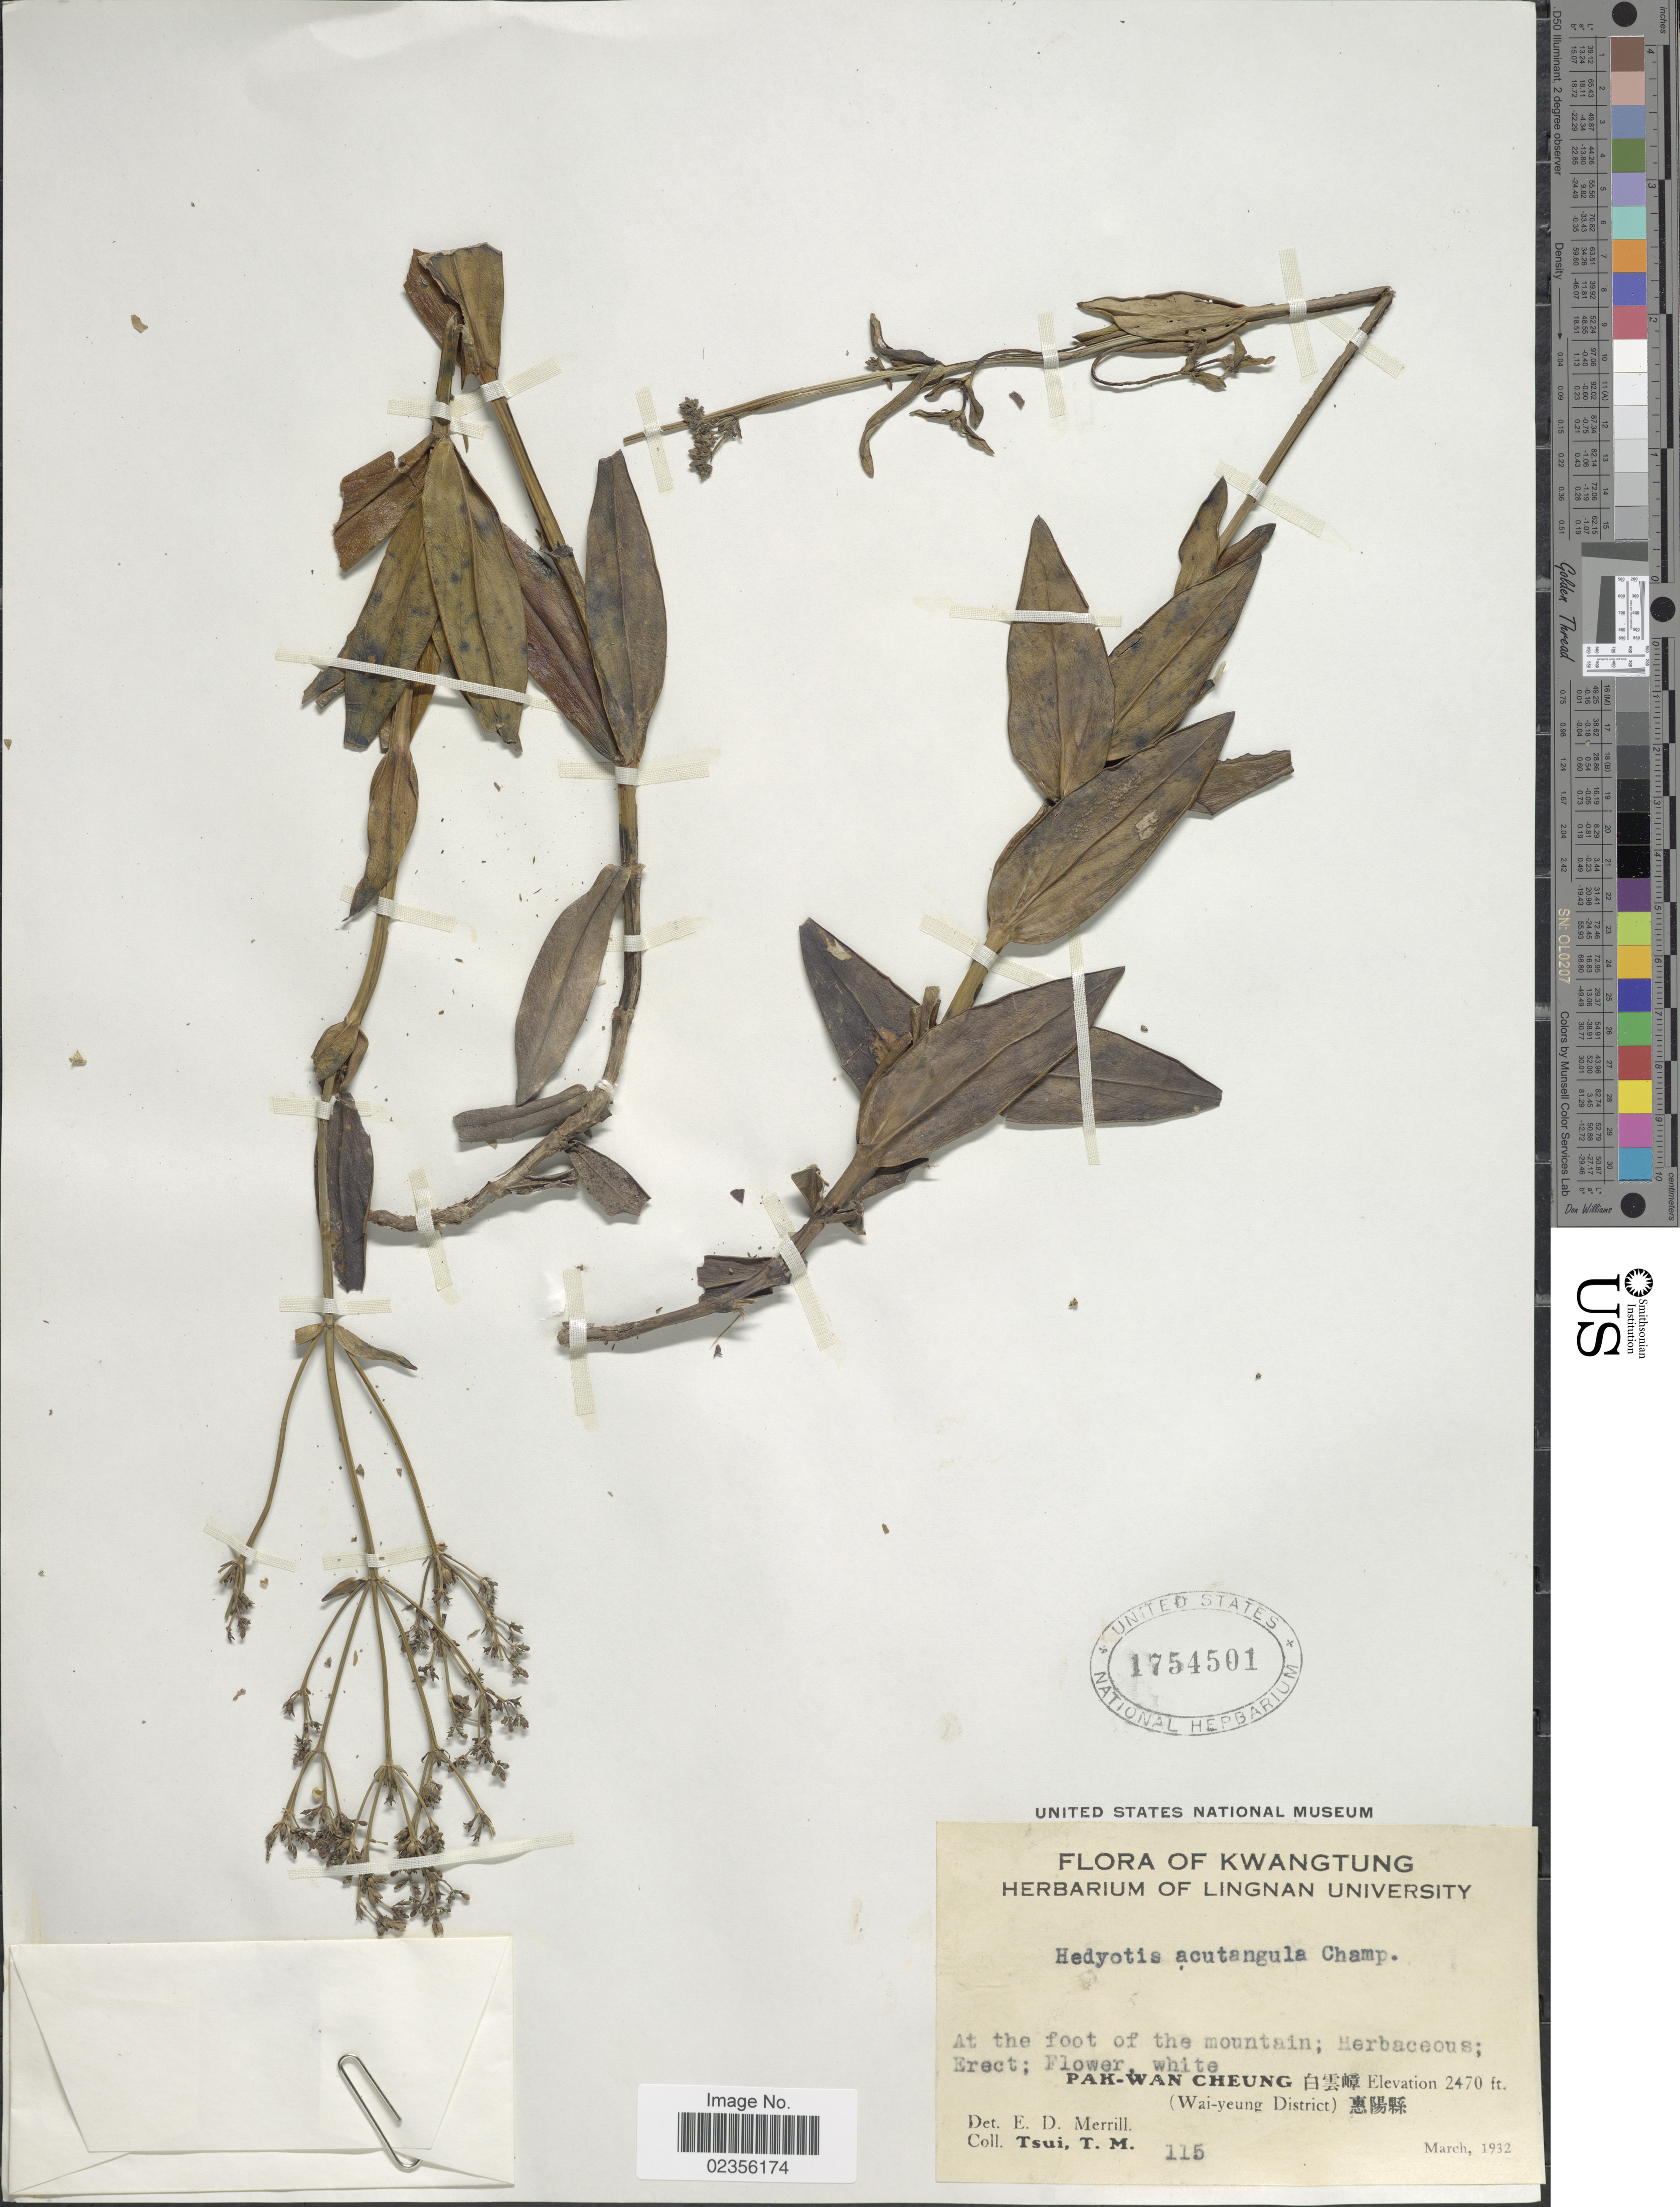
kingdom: Plantae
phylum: Tracheophyta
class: Magnoliopsida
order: Gentianales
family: Rubiaceae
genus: Hedyotis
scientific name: Hedyotis acutangula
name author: Champ. ex Benth.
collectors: T. Tsui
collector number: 115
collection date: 1932-03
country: China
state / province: Guangdong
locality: Kwangtung. At the foot of the mountain. Pak-Wan Cheung (Wai-yeung District)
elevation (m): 753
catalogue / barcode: US 1754501